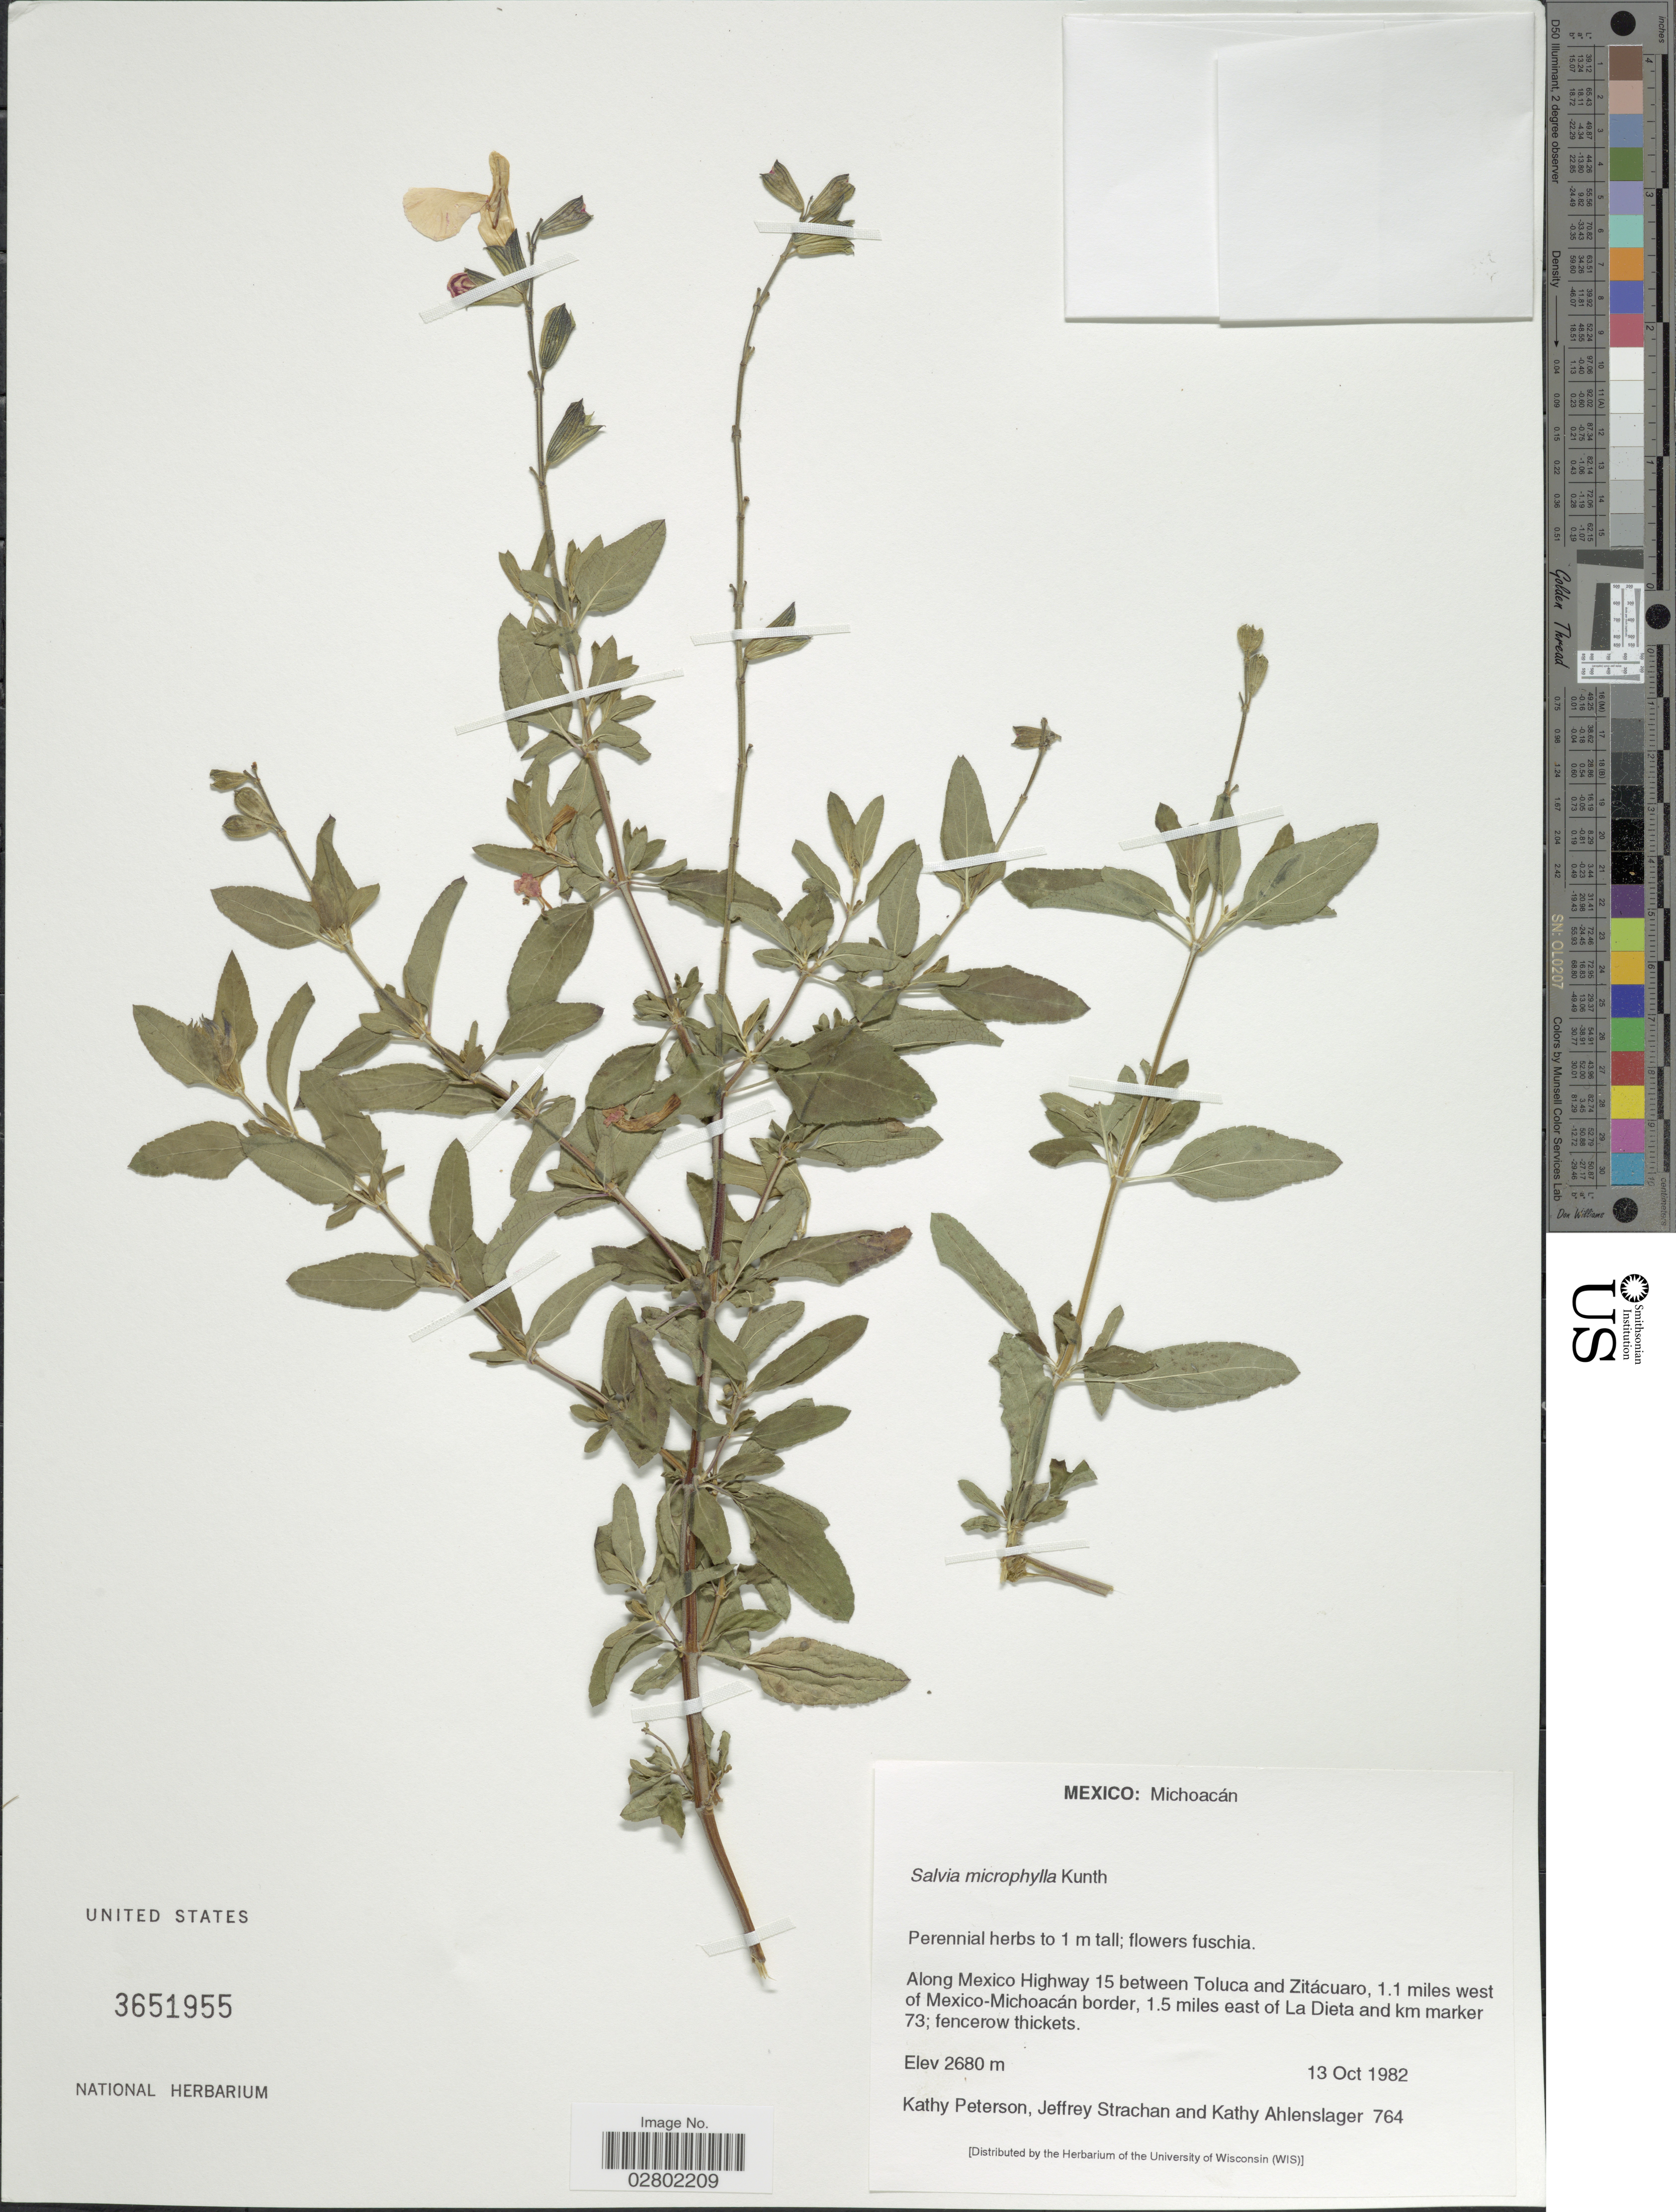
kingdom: Plantae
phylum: Tracheophyta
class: Magnoliopsida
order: Lamiales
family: Lamiaceae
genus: Salvia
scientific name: Salvia microphylla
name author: Kunth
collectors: K. Peterson, J. Strachan & K. Ahlenslager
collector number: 764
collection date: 1982-10-13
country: Mexico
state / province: Michoacán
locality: Along Mexico Highway 15 between Toluca and Zitácuaro, 1.1 miles west of Mexico-Michoacán border, 1.5 miles east of La Dieta and km marker 73.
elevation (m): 2680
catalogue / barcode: US 3651955